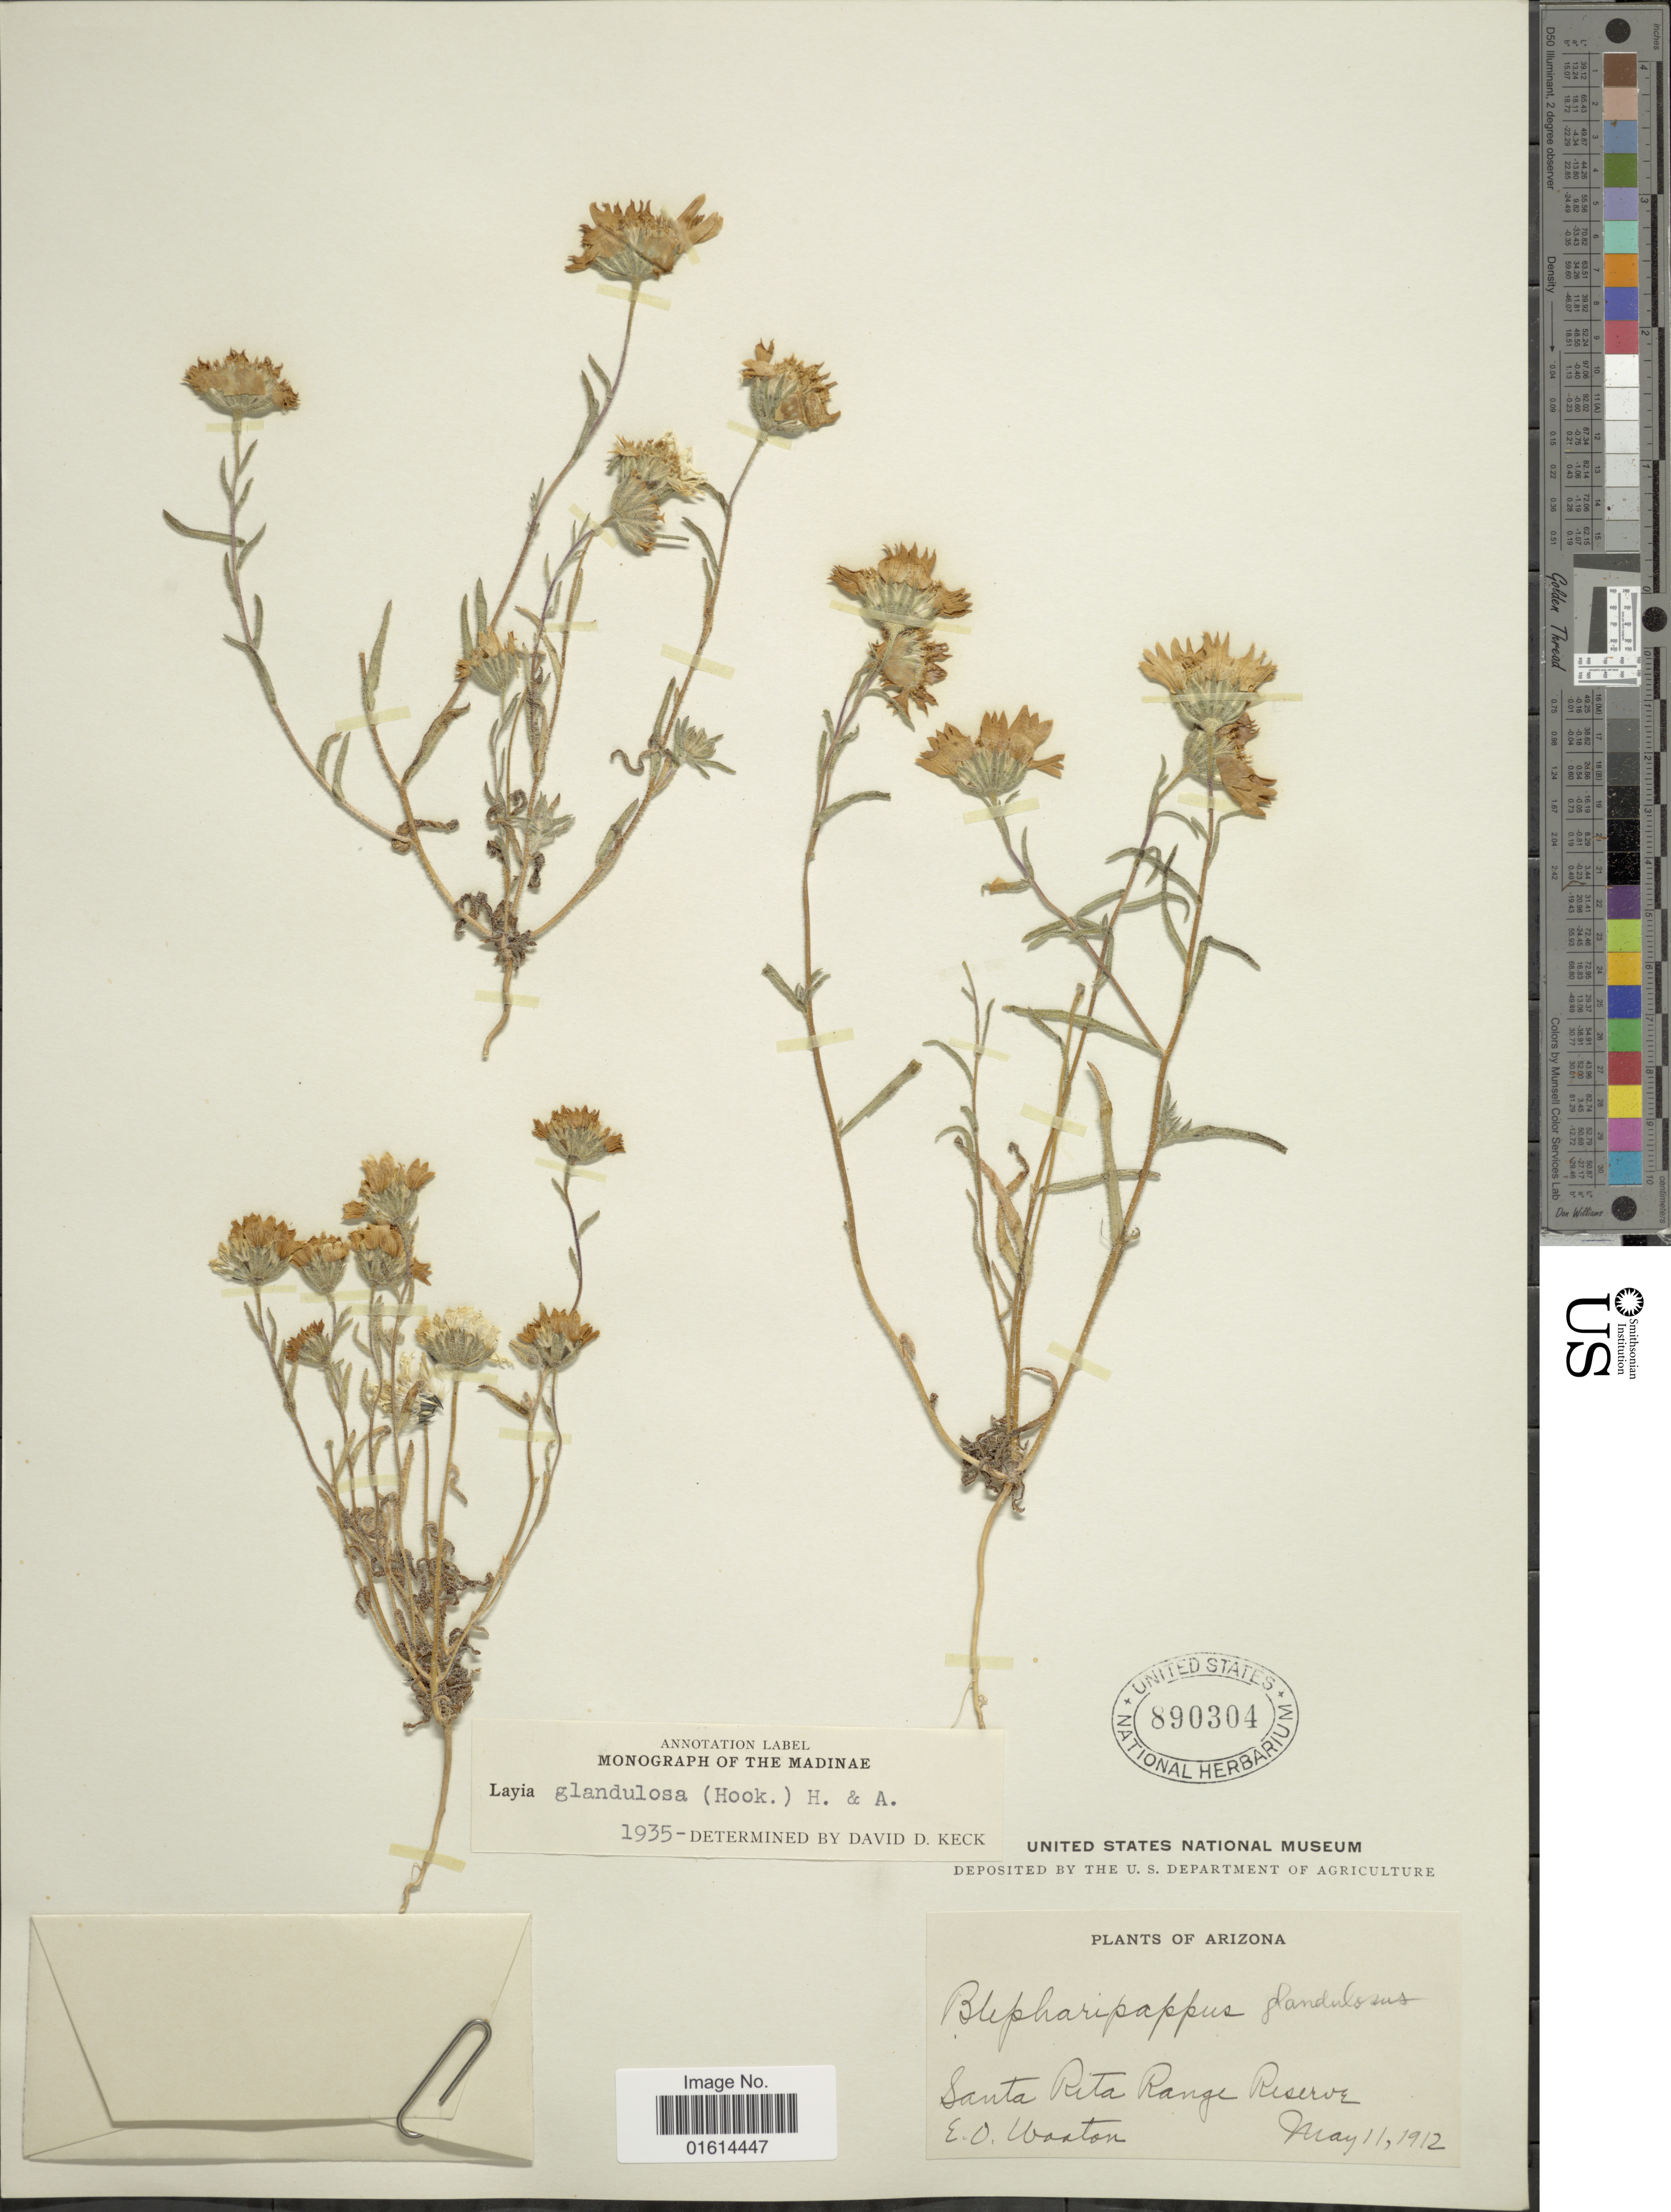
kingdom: Plantae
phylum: Tracheophyta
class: Magnoliopsida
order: Asterales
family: Asteraceae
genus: Layia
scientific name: Layia glandulosa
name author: Hook. & Arn.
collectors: E. O. Wooton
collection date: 1912-05-11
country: United States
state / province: Arizona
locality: Santa Rita Tange Reserve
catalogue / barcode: US 890304